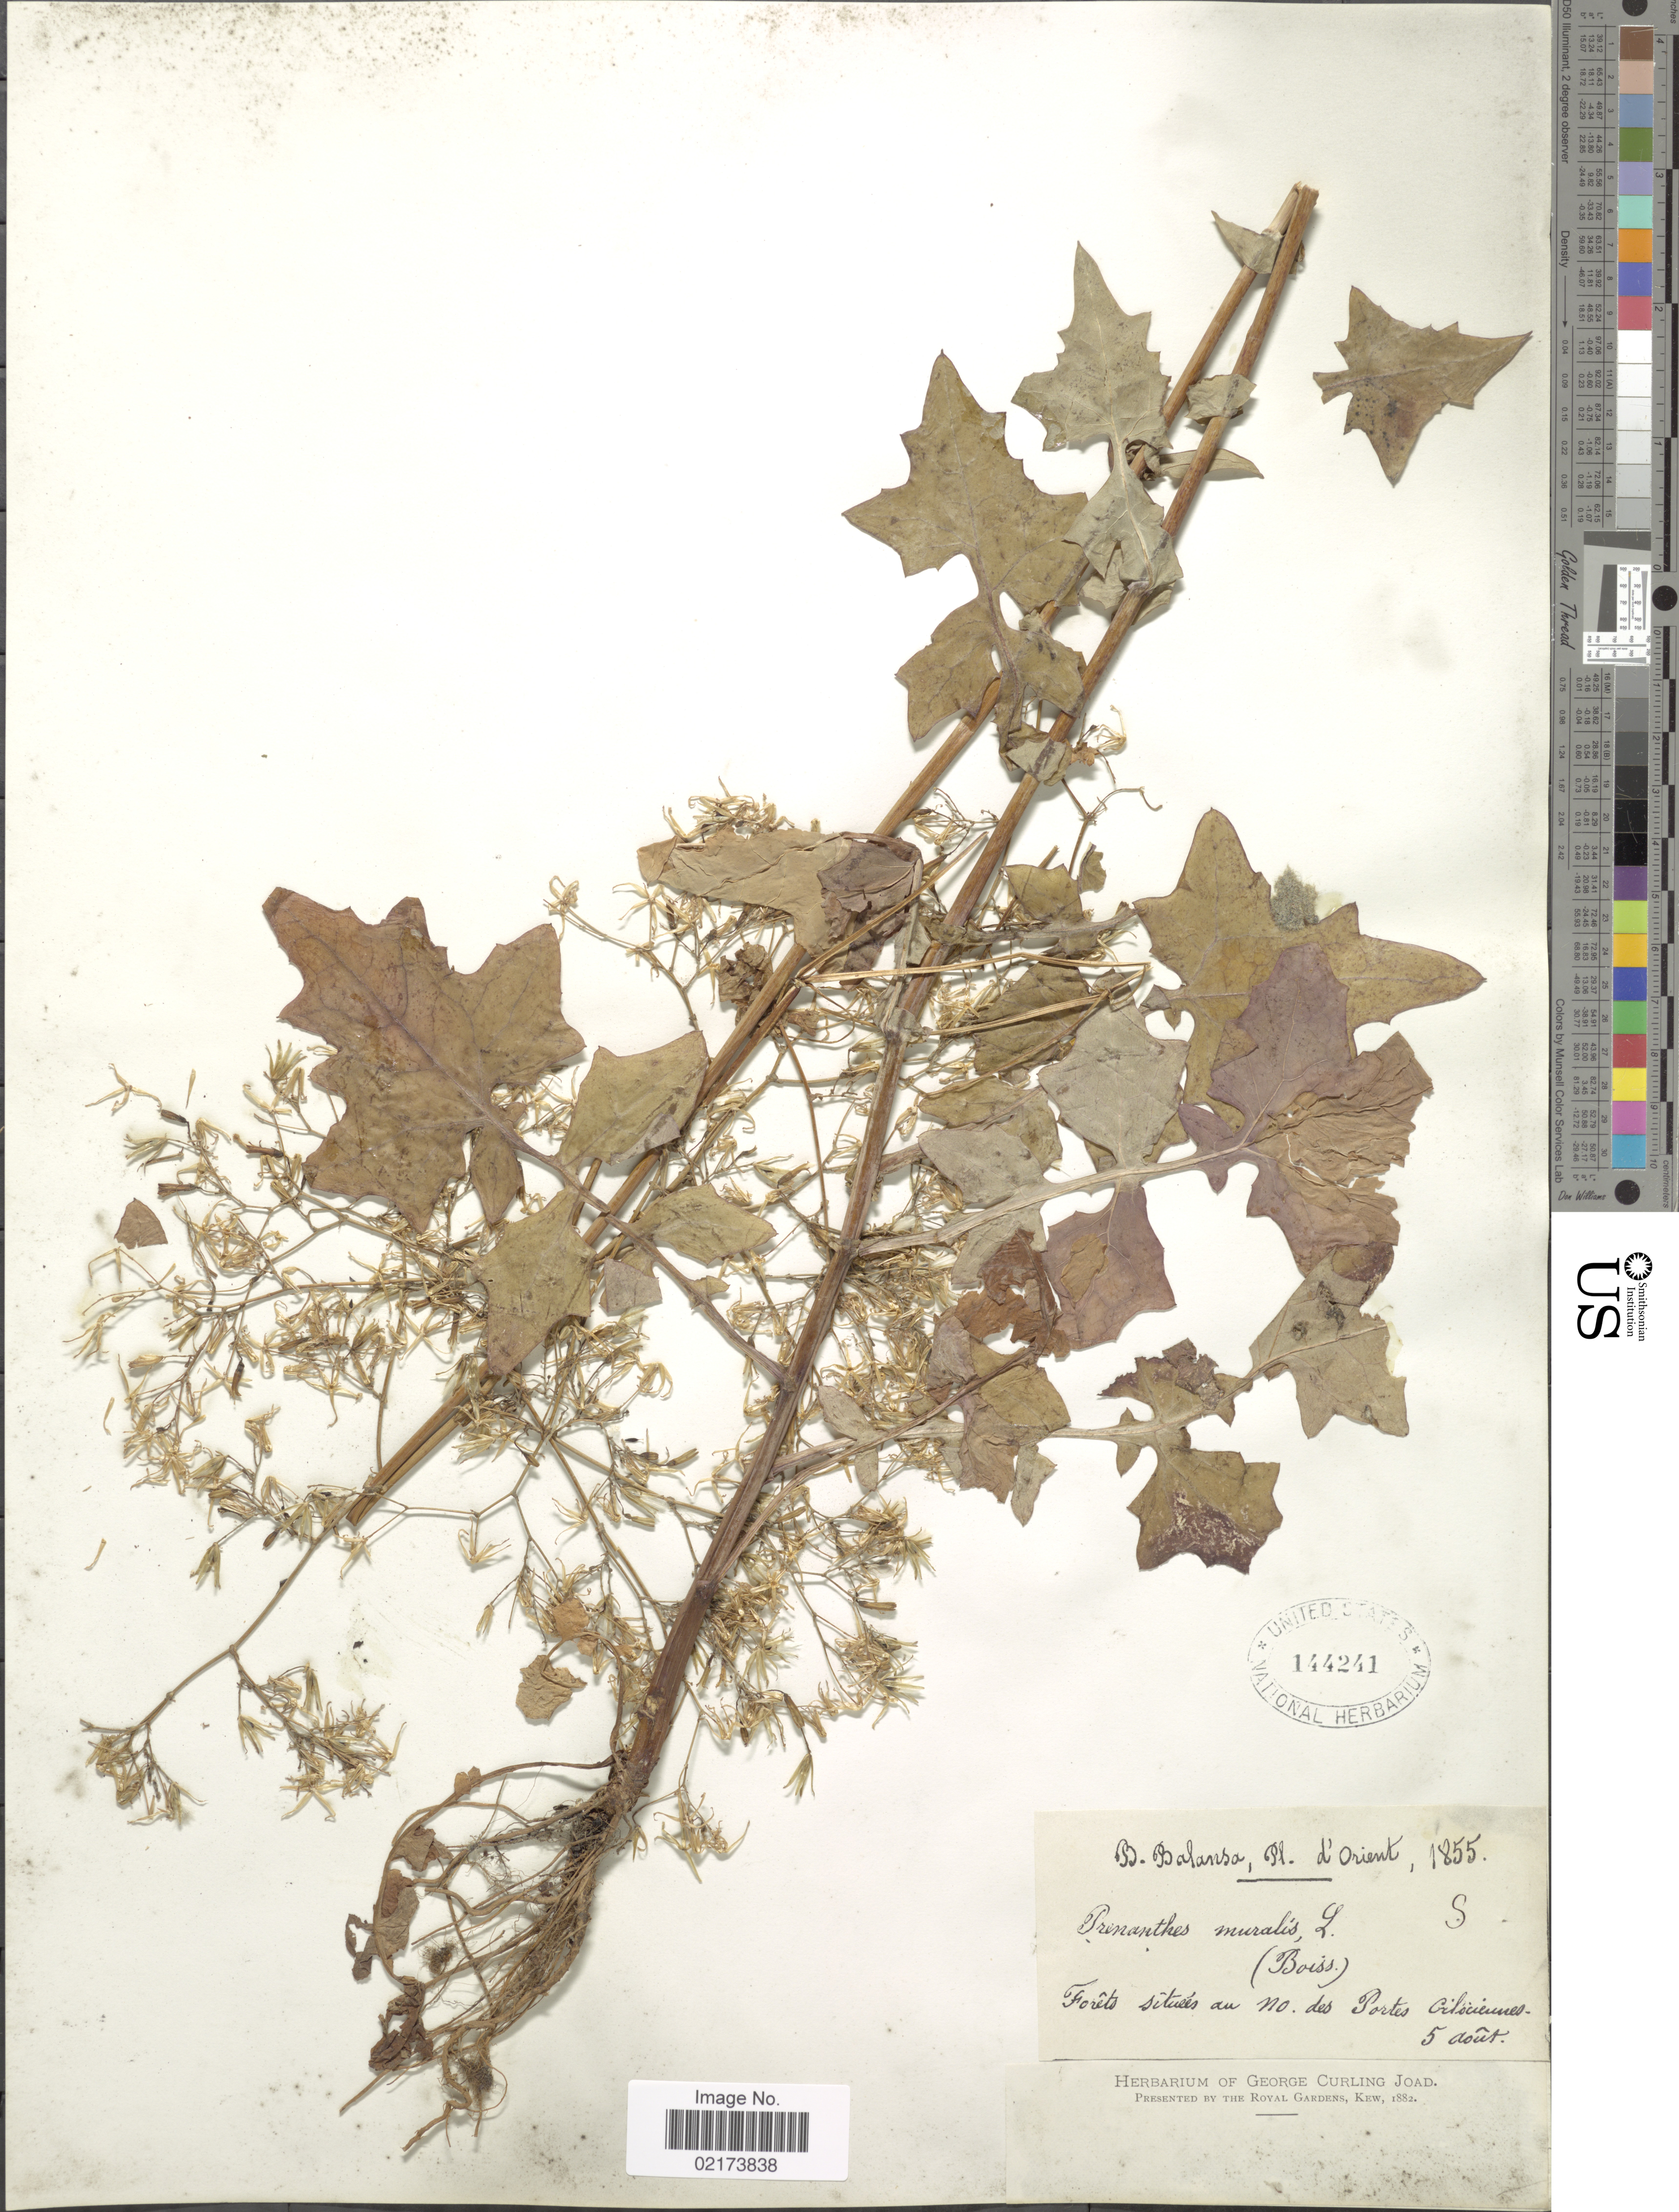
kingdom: Plantae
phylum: Tracheophyta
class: Magnoliopsida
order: Asterales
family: Asteraceae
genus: Lactuca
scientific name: Lactuca muralis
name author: (L.) Gaertn.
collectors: B. Balansa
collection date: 1855-08-05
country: Turkey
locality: Orient, No. des Portes Ciliciennes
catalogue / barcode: US 144241